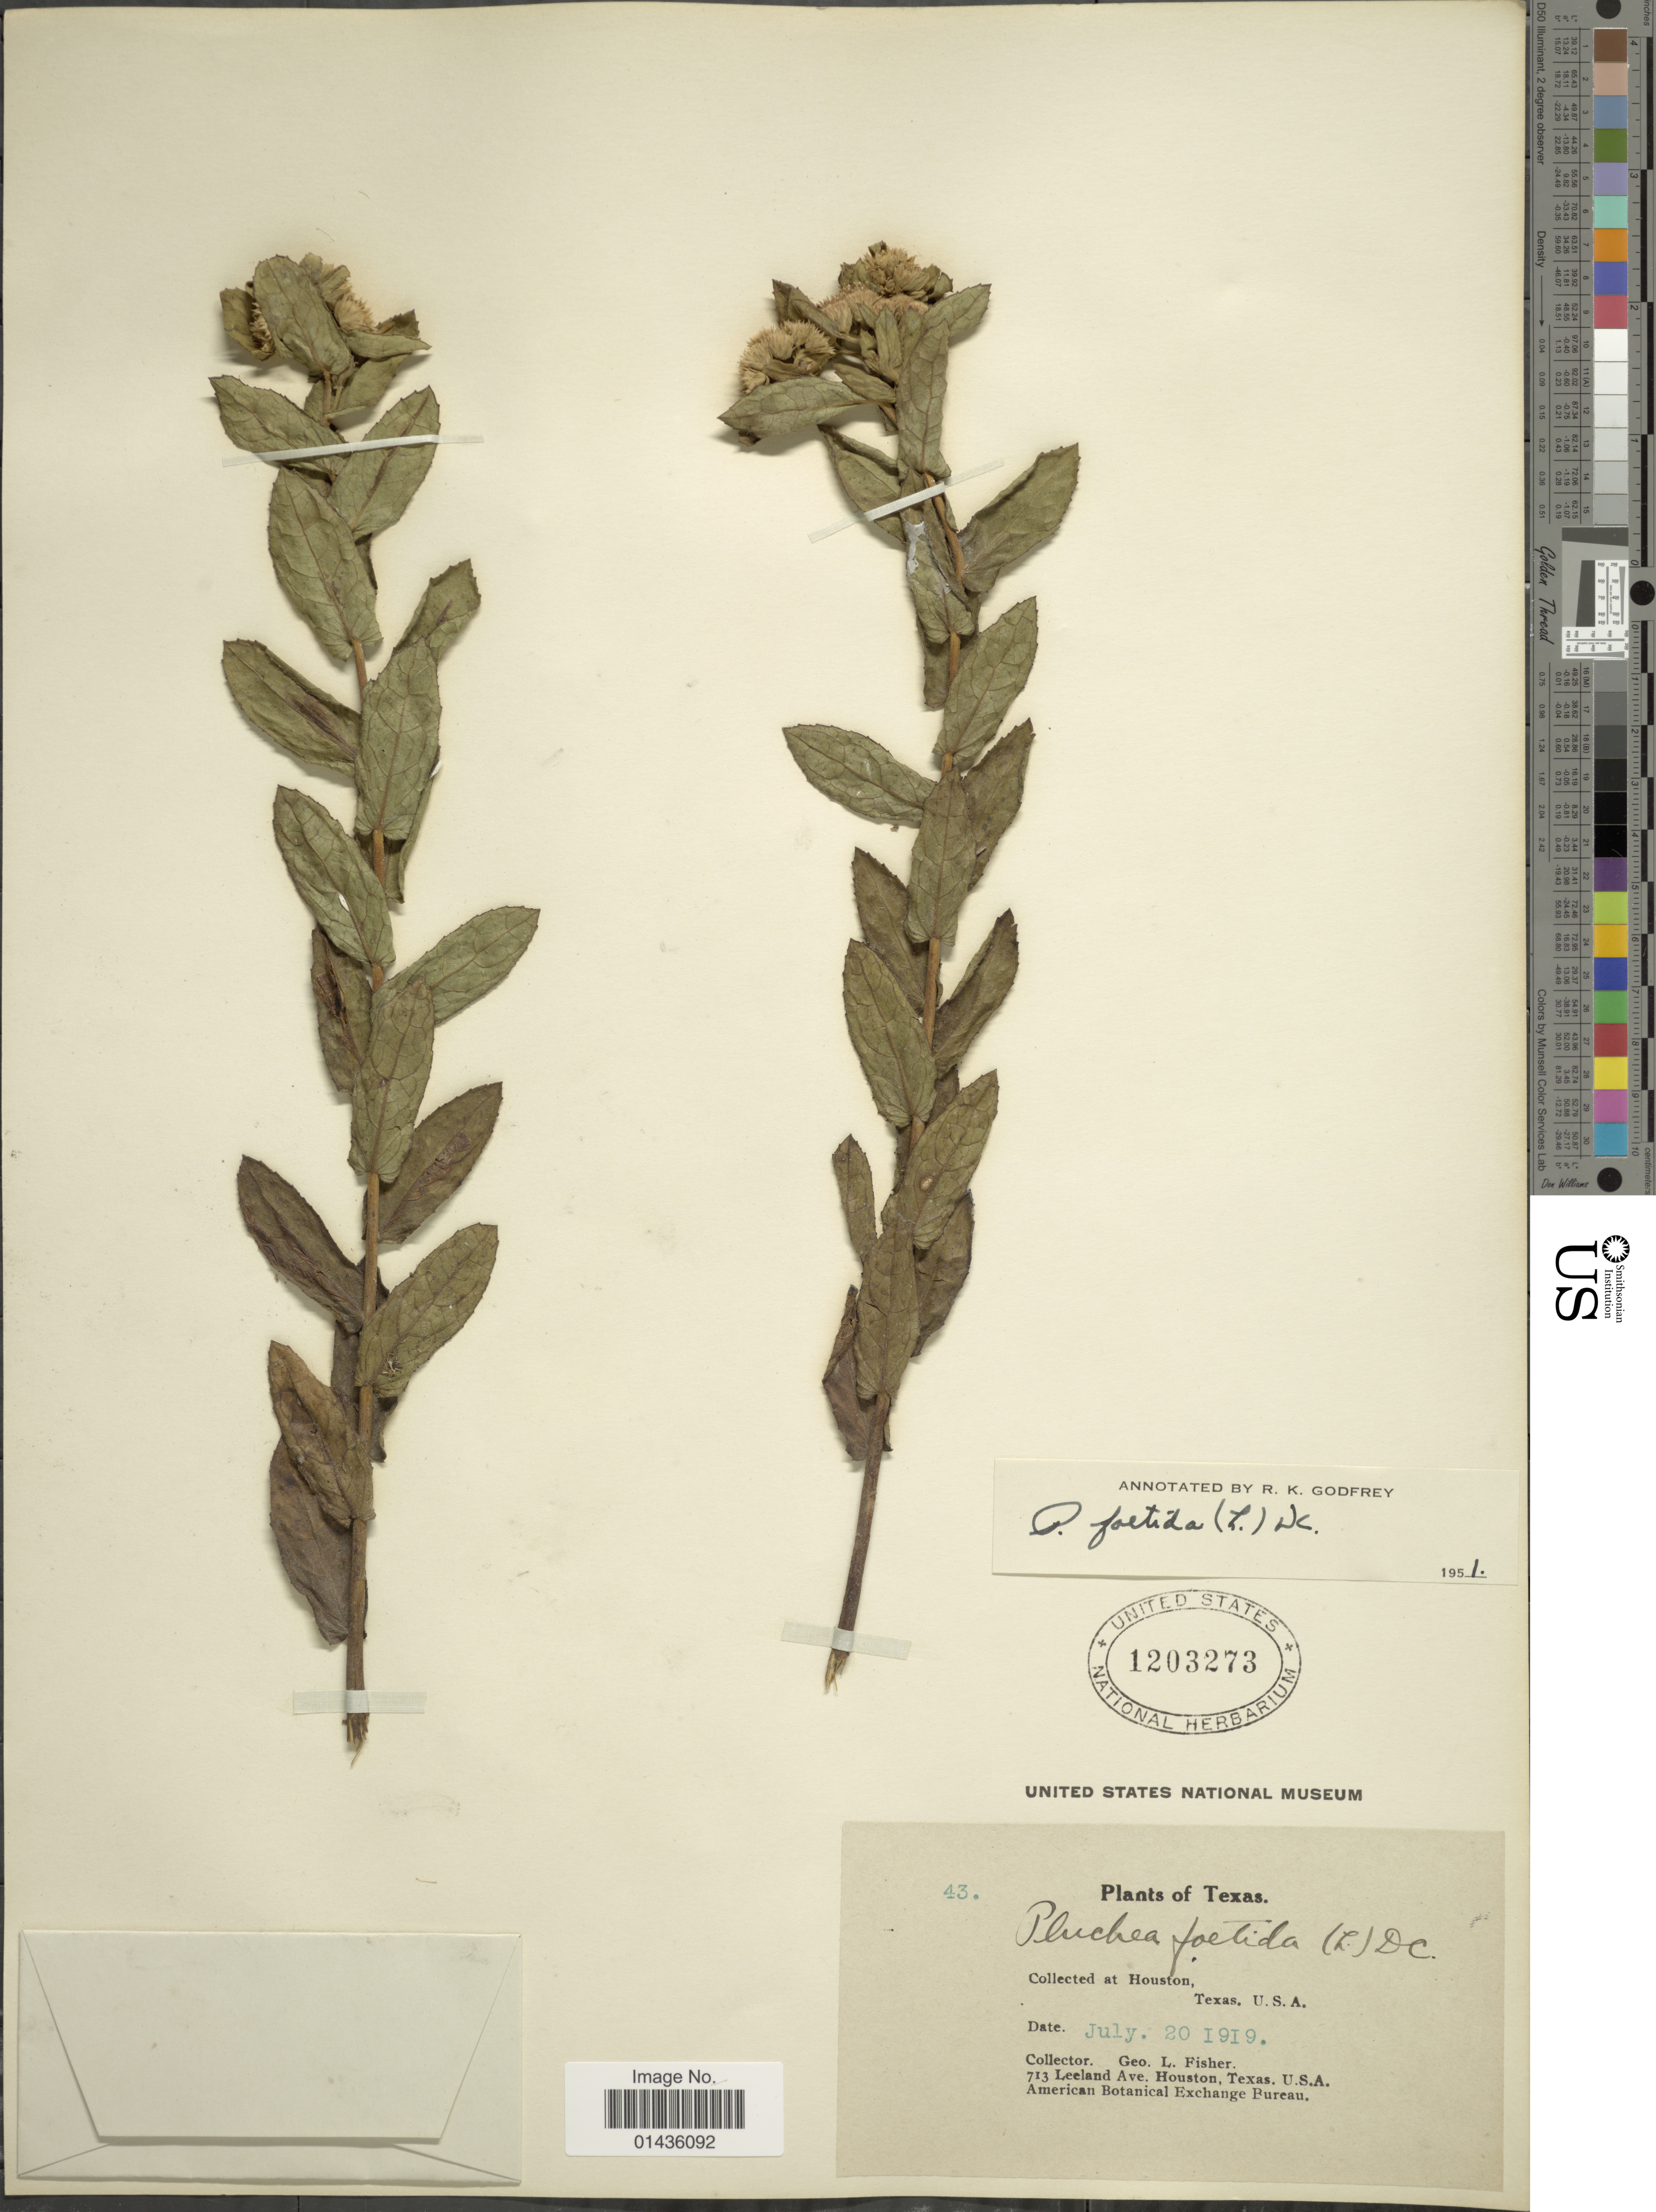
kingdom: Plantae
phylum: Tracheophyta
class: Magnoliopsida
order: Asterales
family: Asteraceae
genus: Pluchea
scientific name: Pluchea foetida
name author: (L.) DC.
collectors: G. L. Fisher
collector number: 43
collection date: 1919-07-20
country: United States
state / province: Texas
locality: Houston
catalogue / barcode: US 1203273